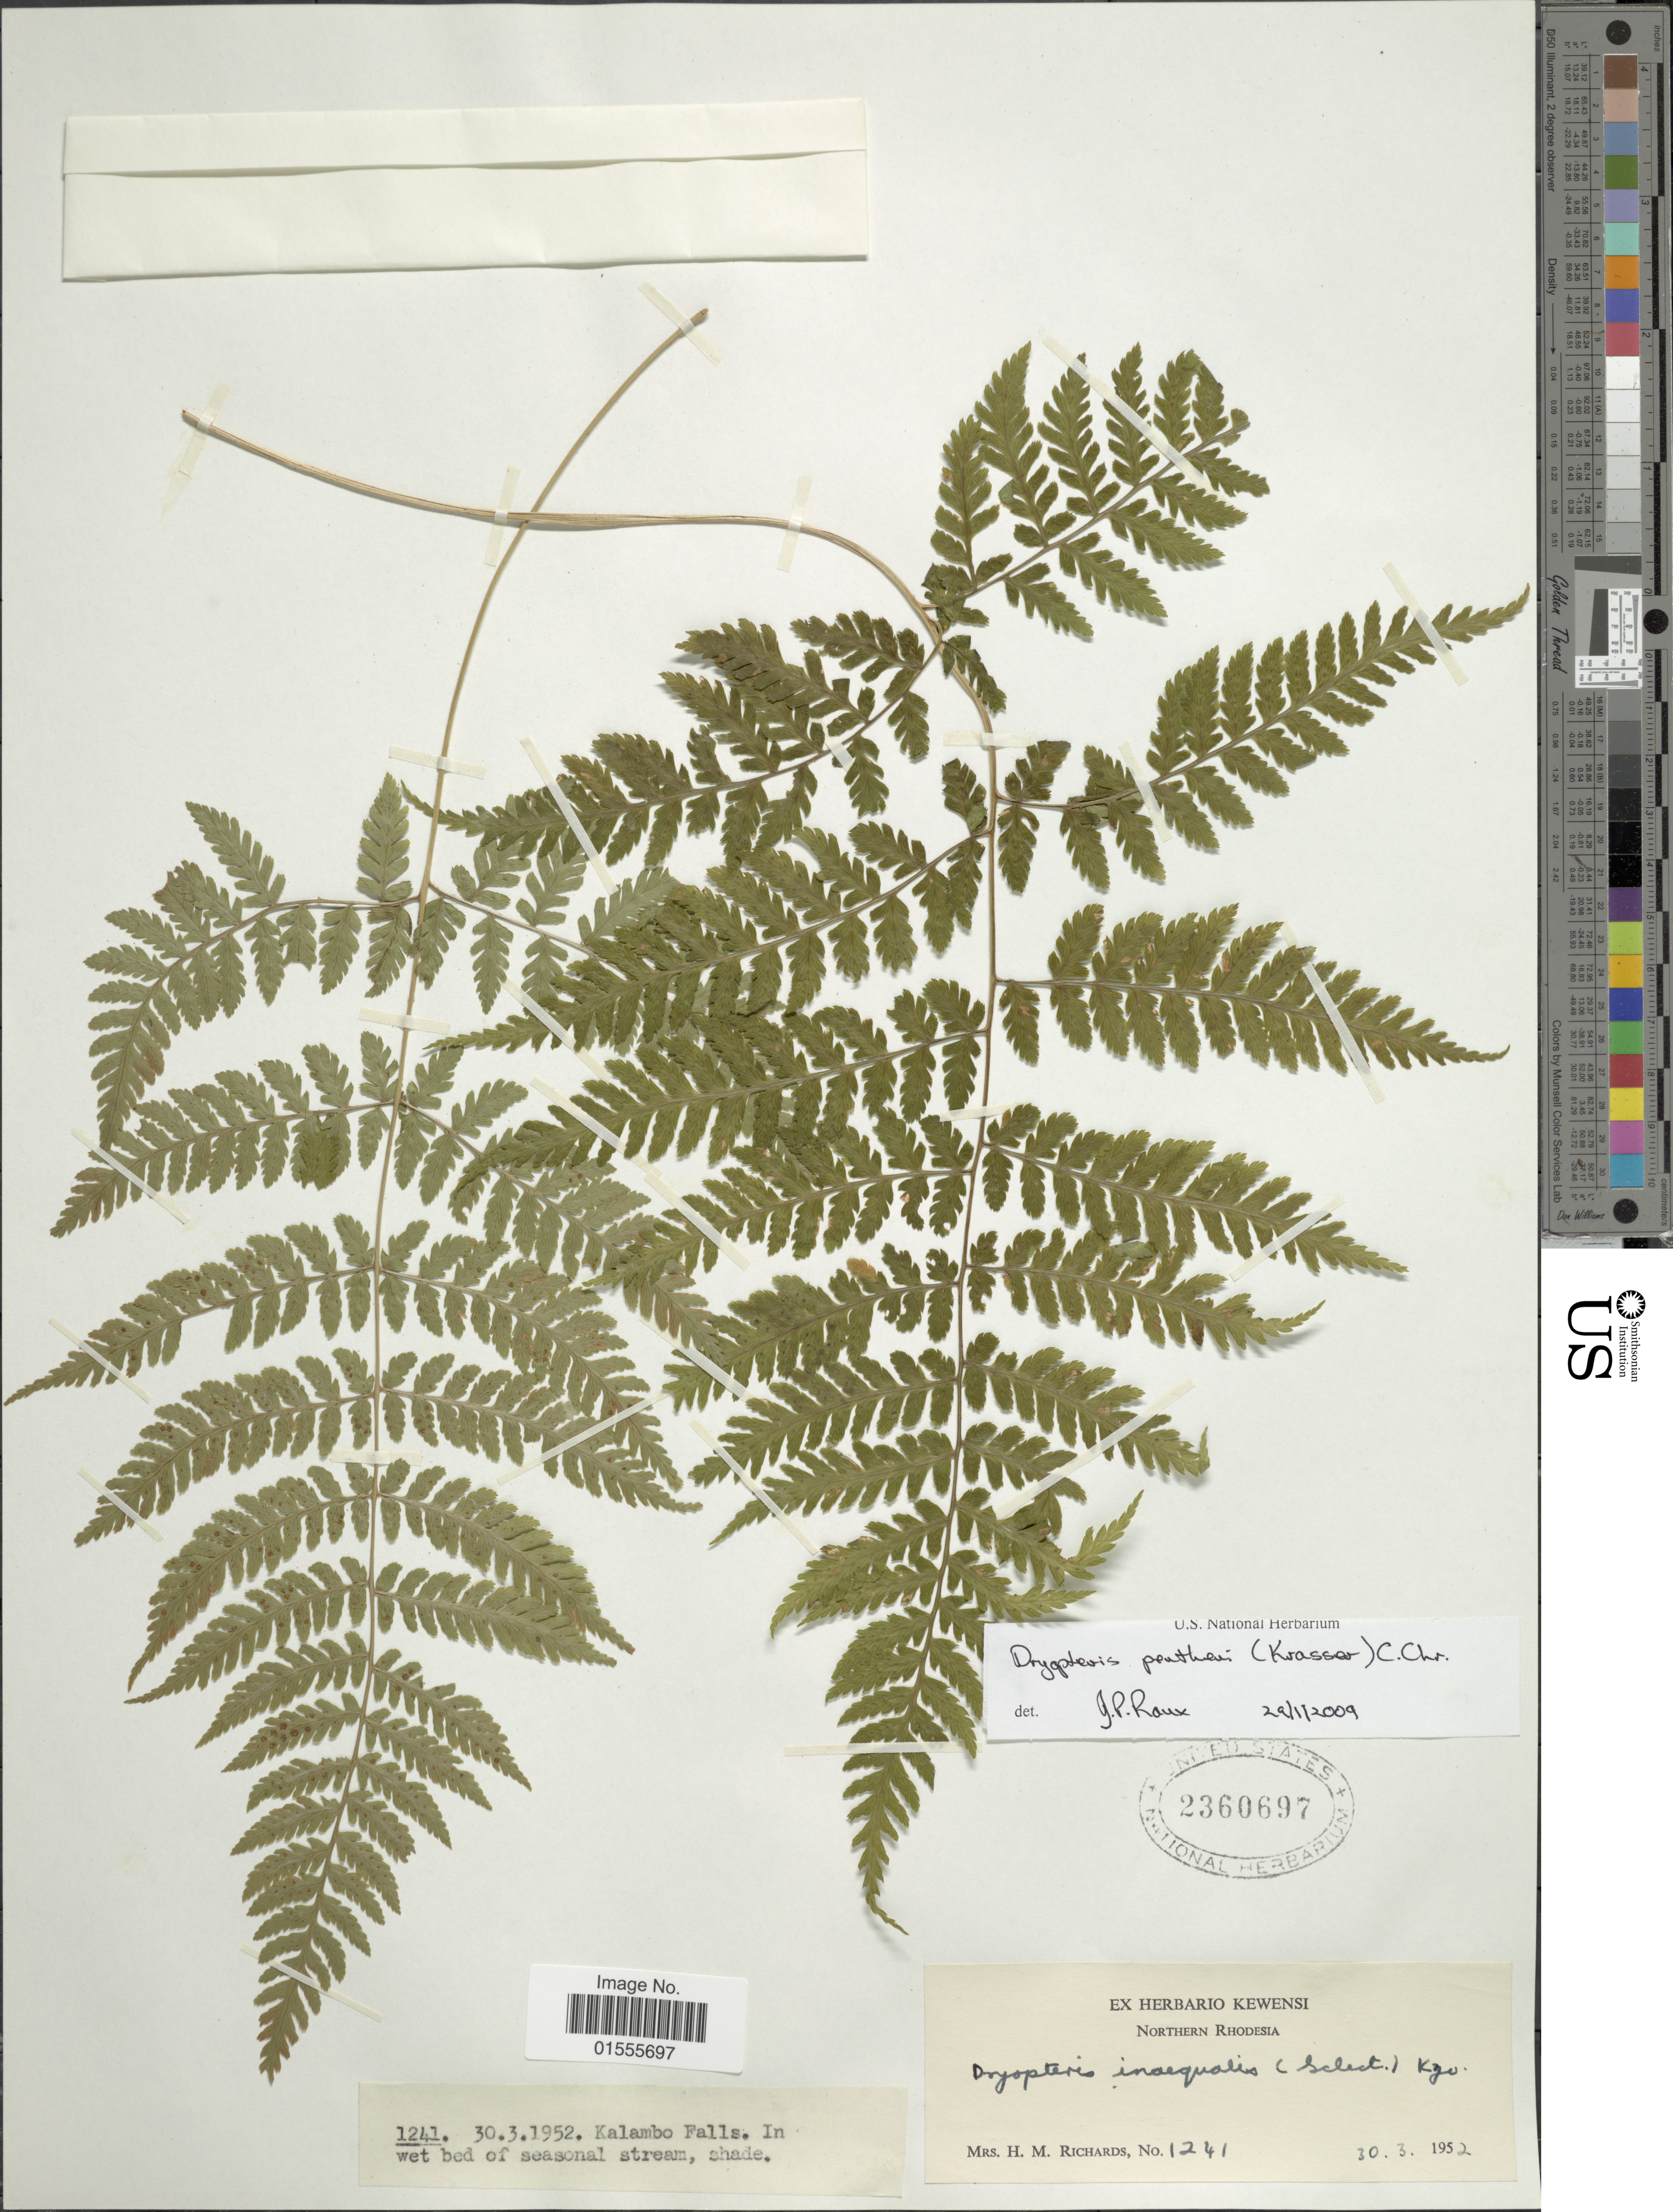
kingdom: Plantae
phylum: Tracheophyta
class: Polypodiopsida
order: Polypodiales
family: Dryopteridaceae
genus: Dryopteris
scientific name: Dryopteris pentheri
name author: (Krasser) C. Chr.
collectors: H. Richards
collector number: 1241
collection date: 1952-03-30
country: Zambia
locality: Kalambo Falls, Northern Rhodesia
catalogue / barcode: US 2360697